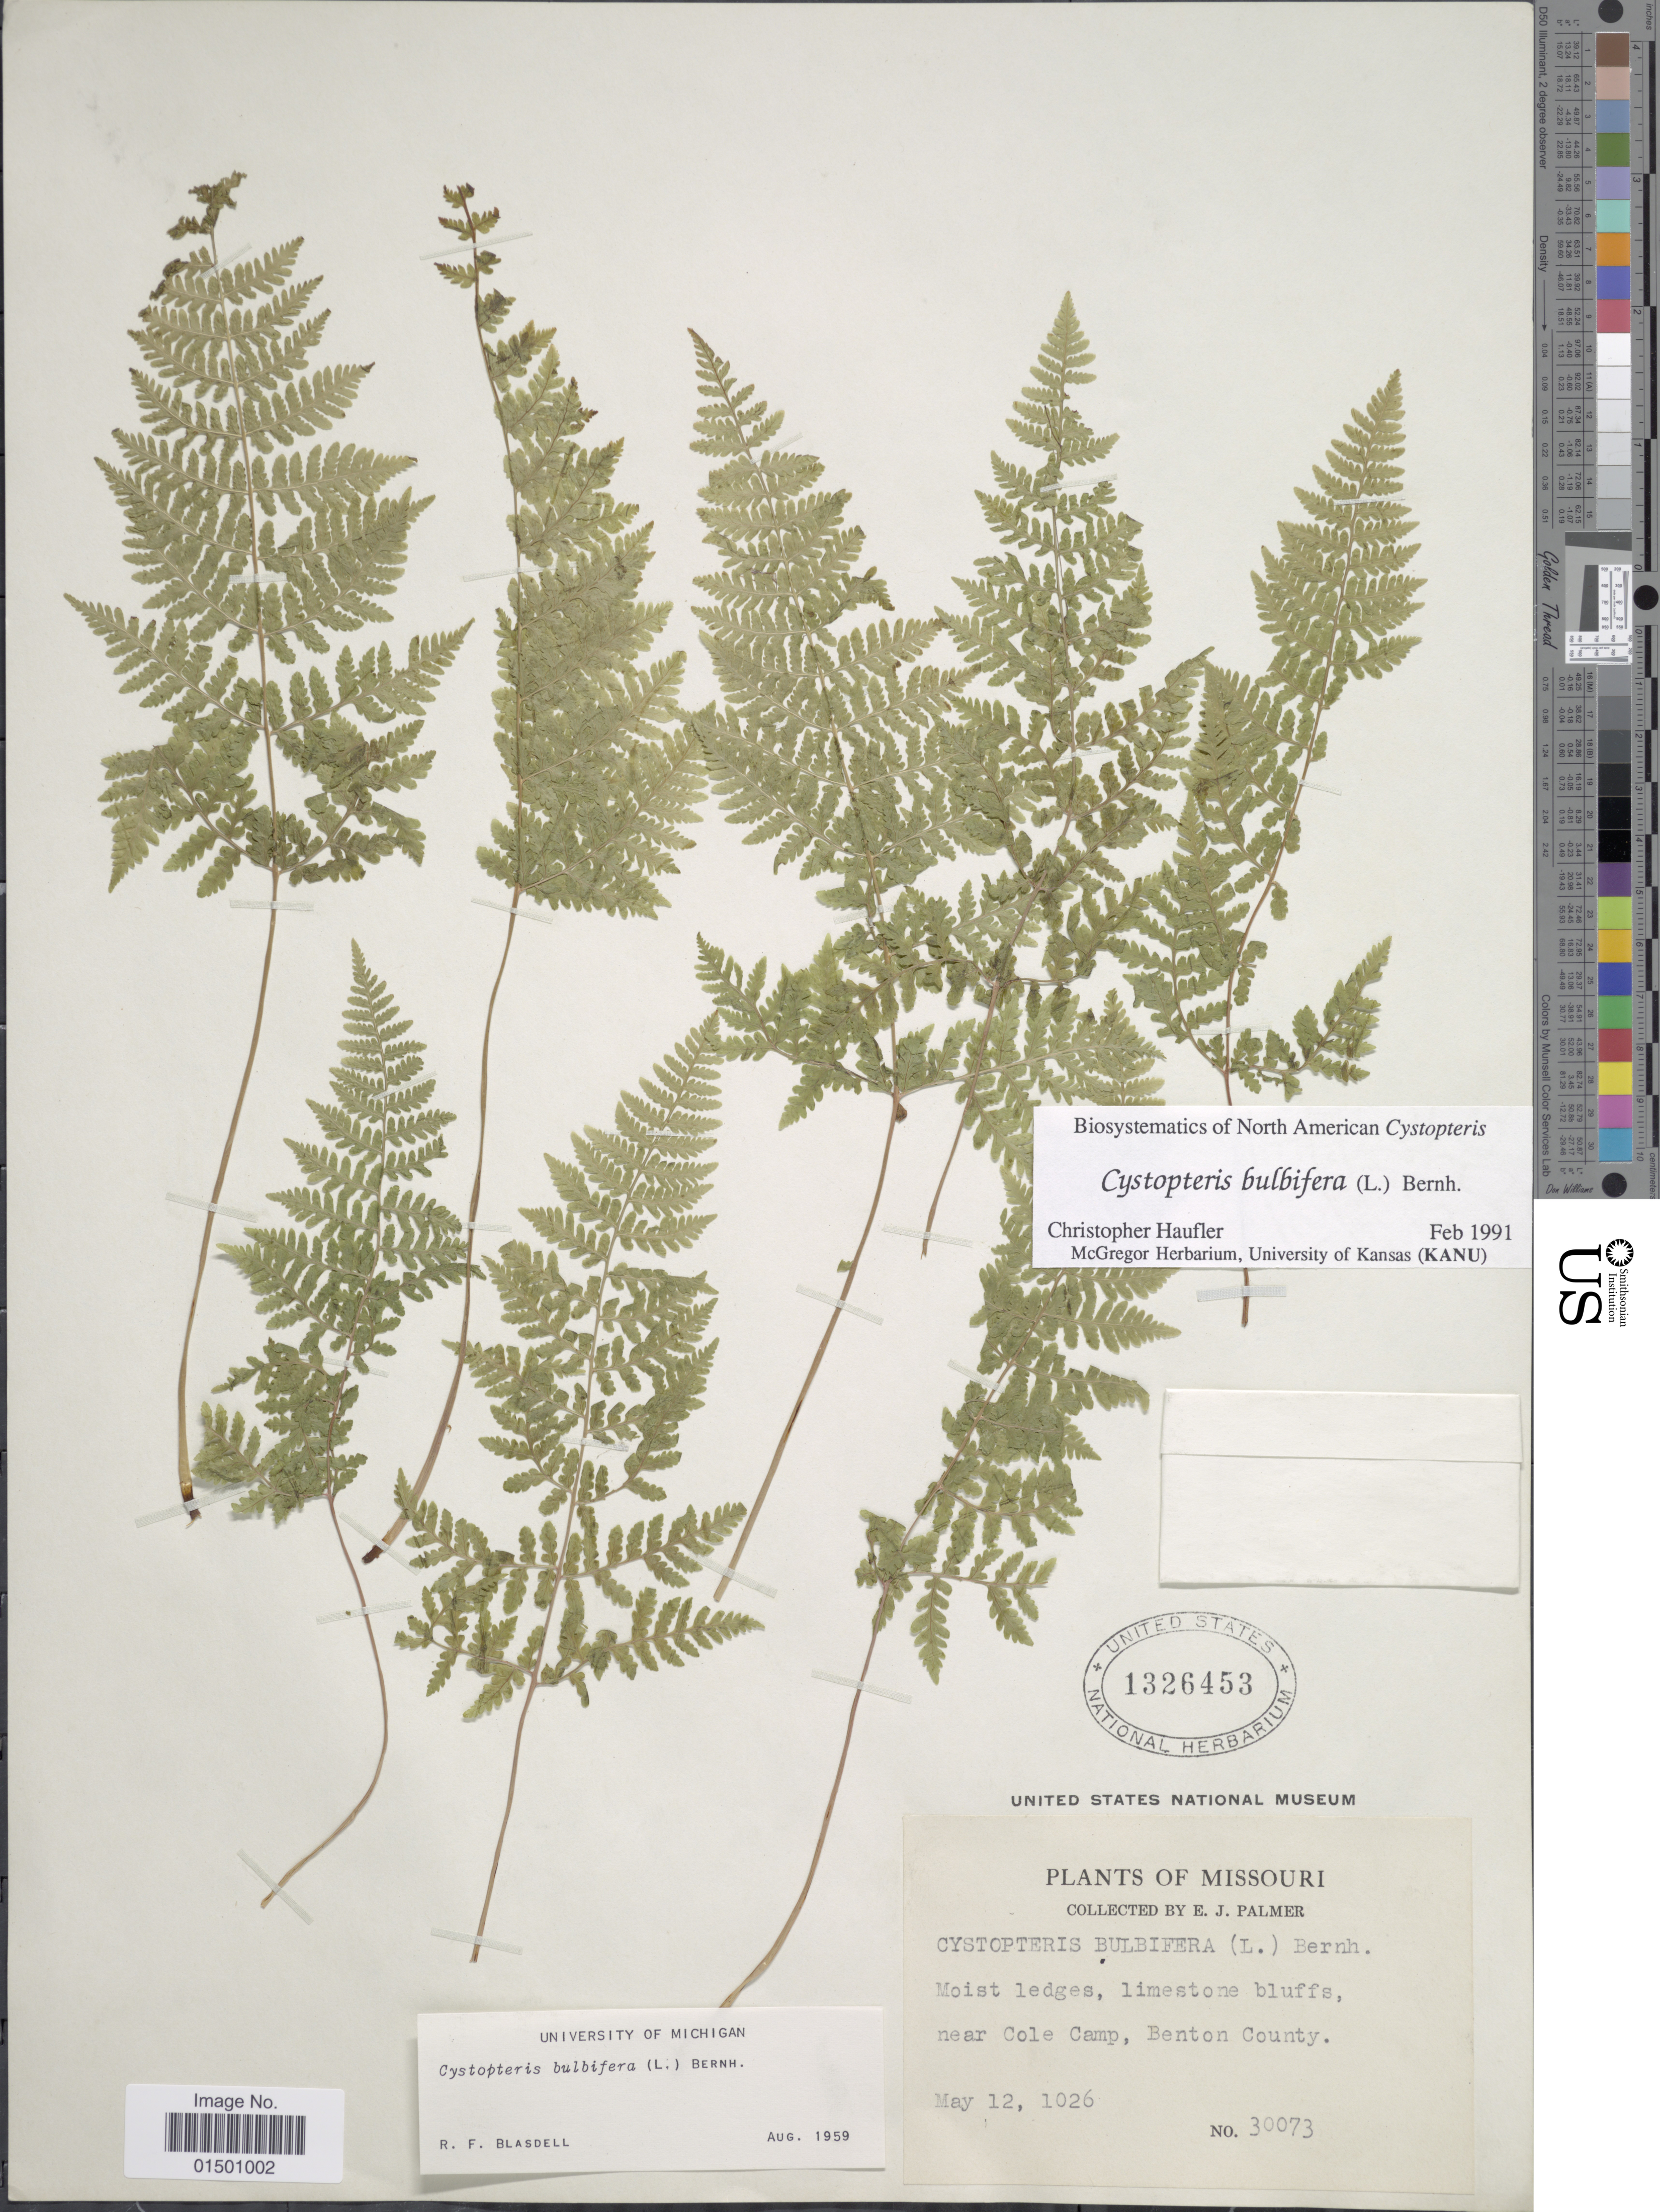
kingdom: Plantae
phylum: Tracheophyta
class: Polypodiopsida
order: Polypodiales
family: Cystopteridaceae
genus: Cystopteris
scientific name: Cystopteris bulbifera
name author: (L.) Bernh.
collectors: E. J. Palmer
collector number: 30073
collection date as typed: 1026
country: United States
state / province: Missouri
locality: Near Cole Camp, Benton County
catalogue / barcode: US 1326453